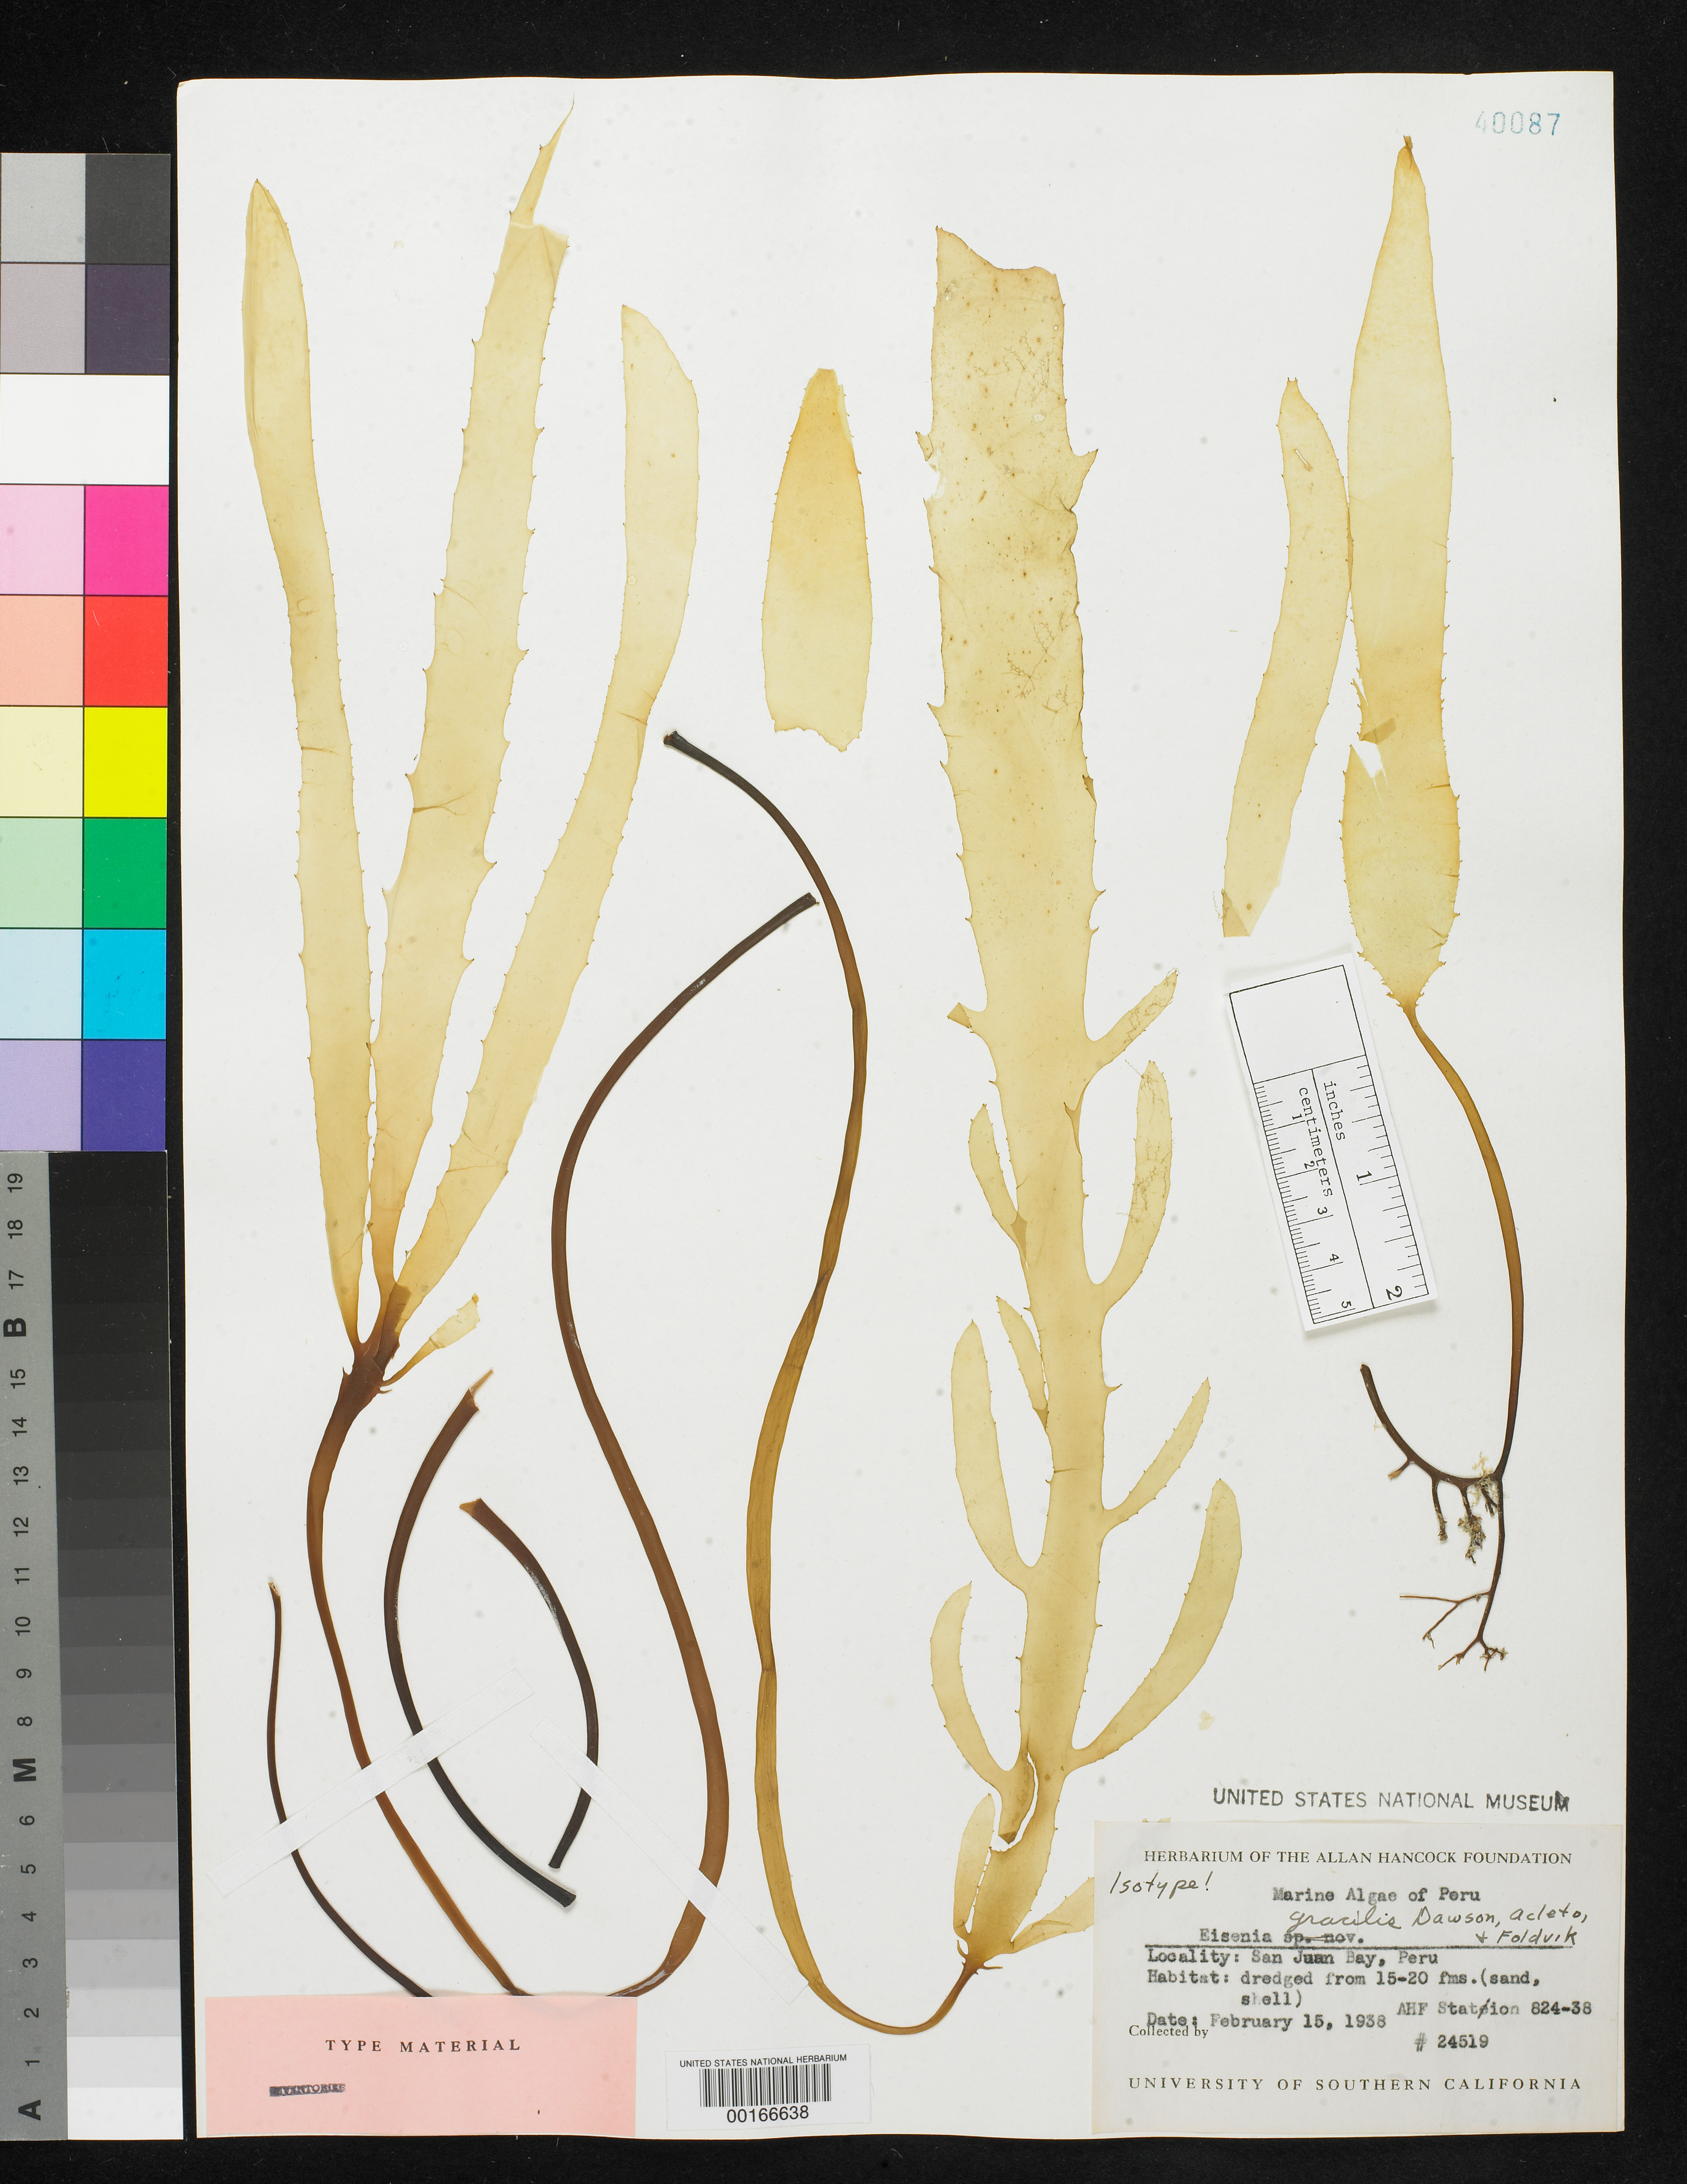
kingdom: Chromista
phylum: Ochrophyta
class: Phaeophyceae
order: Laminariales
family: Lessoniaceae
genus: Eisenia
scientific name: Eisenia gracilis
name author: E.Y. Dawson et al.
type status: Isotype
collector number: EYD 24519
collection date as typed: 15 Feb 1938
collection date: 1938-02-15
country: Peru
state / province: Ica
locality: Bahia San Juan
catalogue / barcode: US 40087